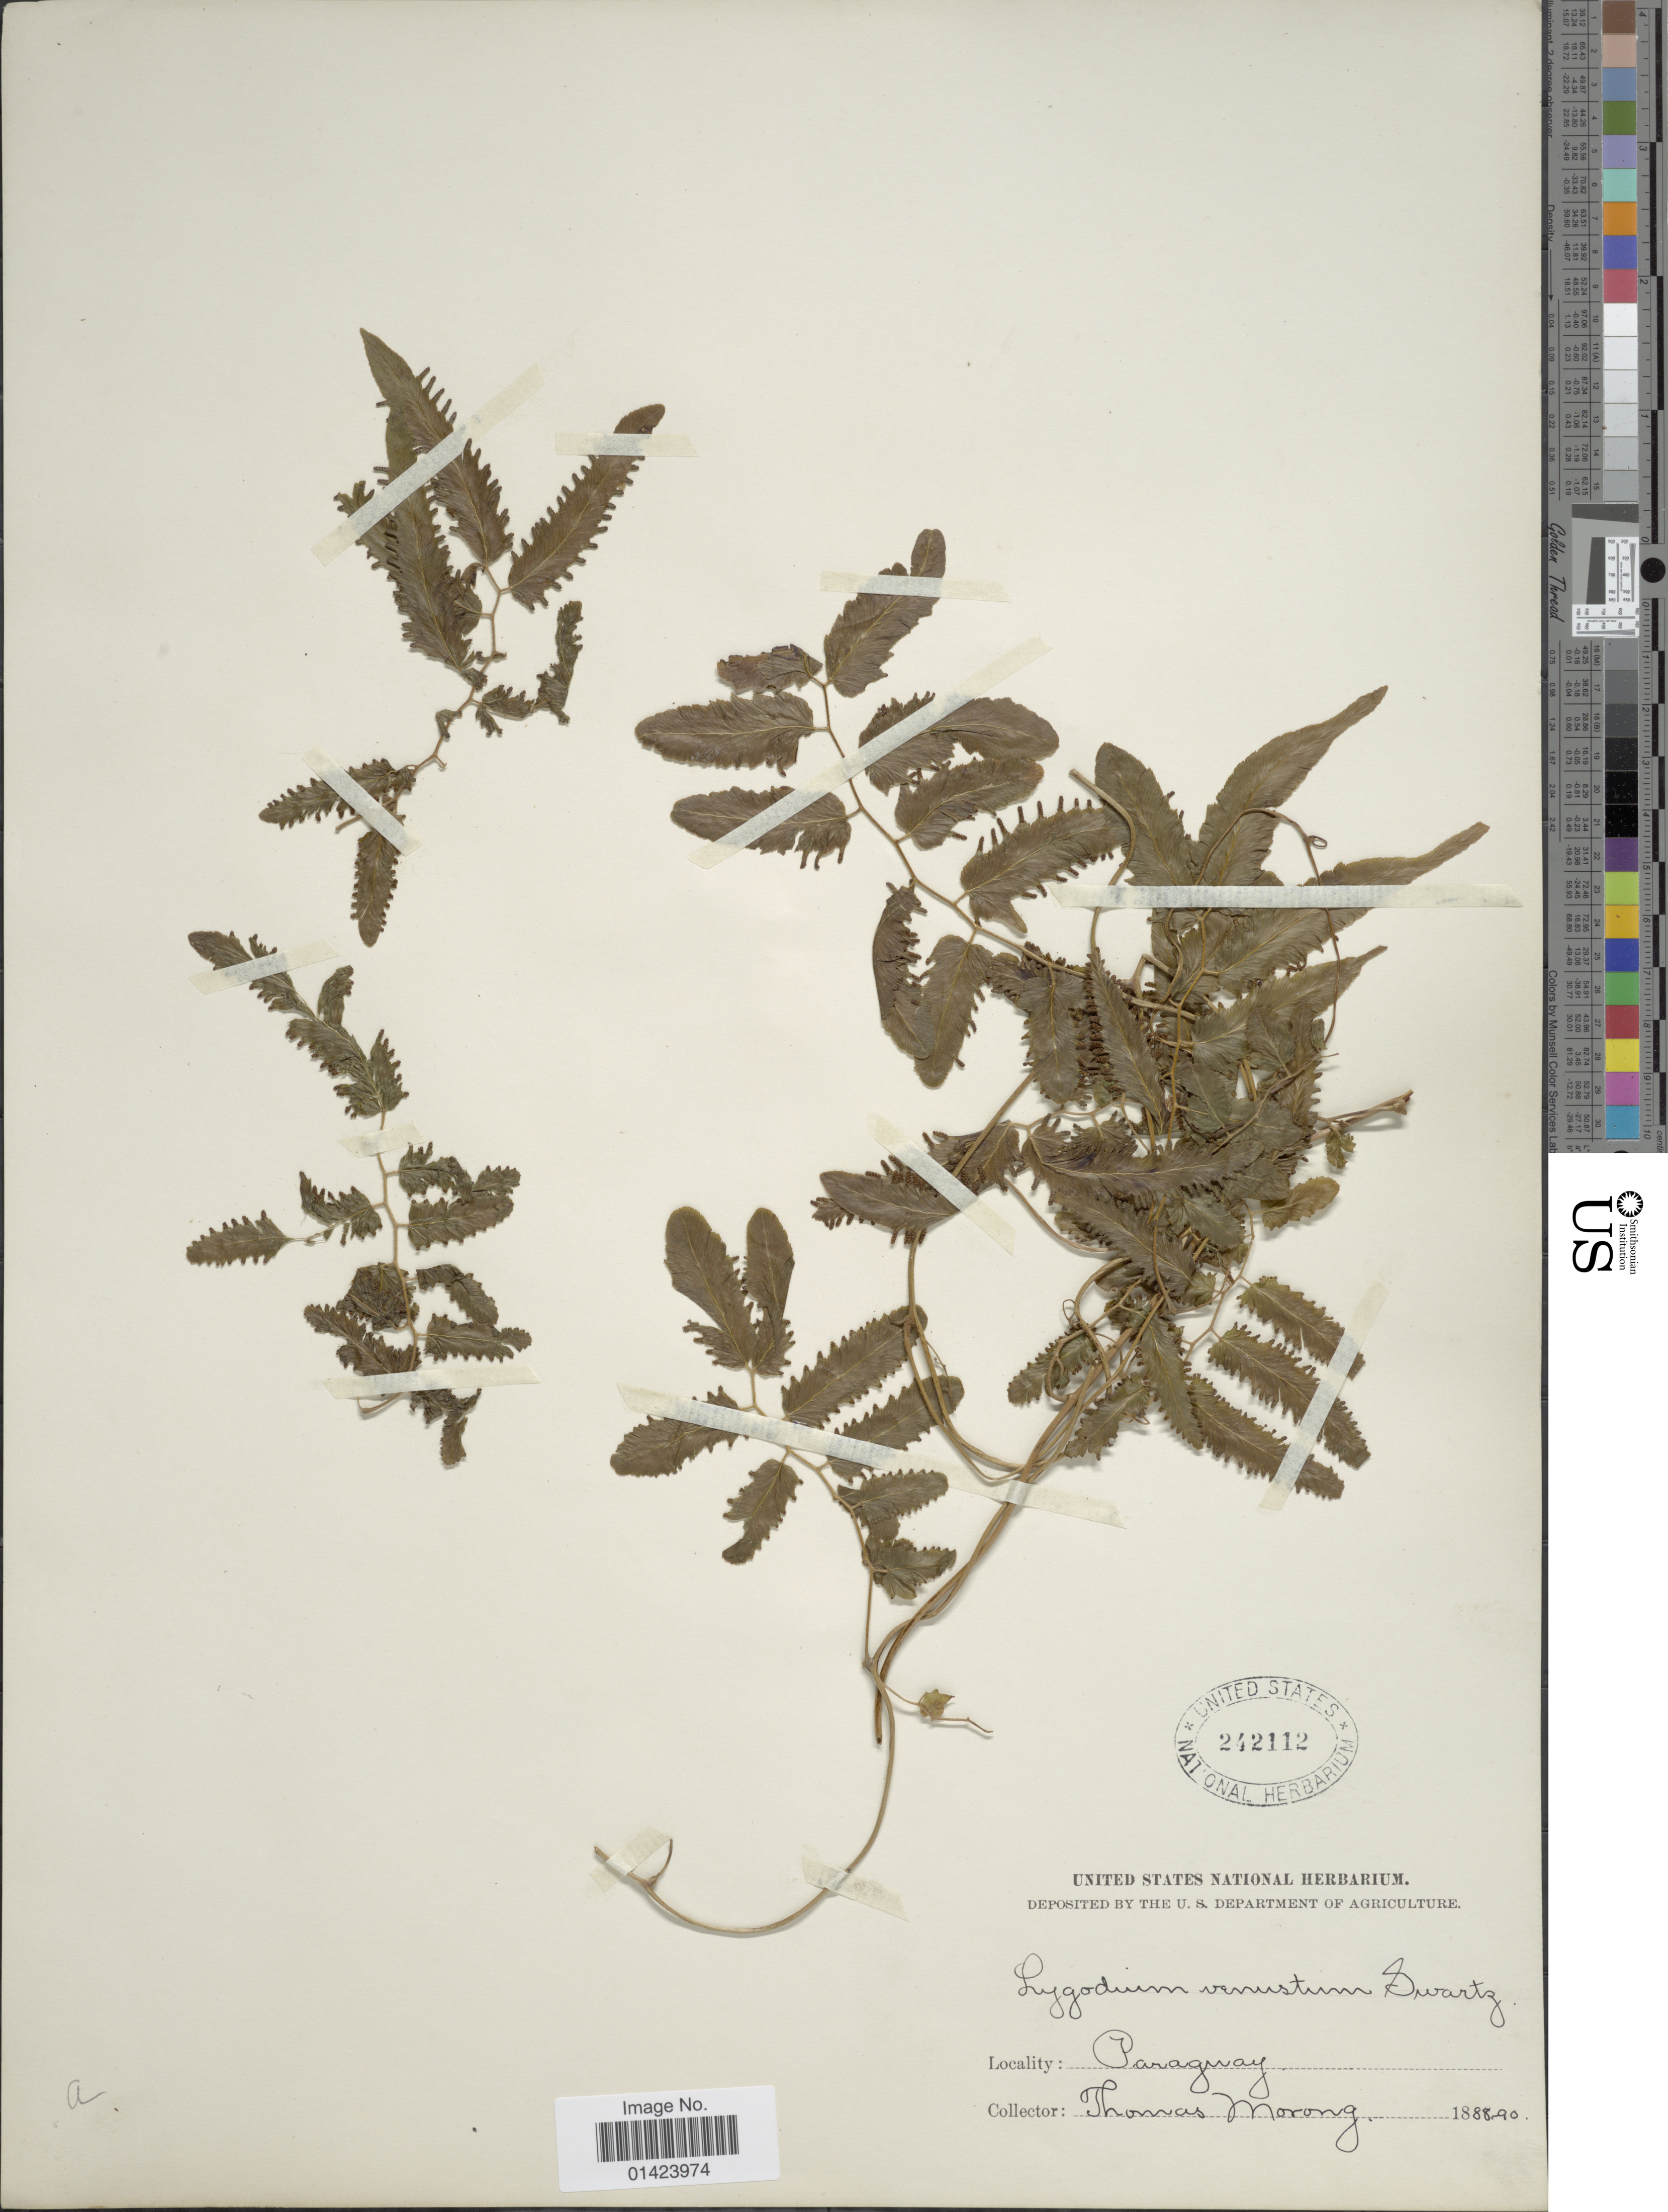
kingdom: Plantae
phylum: Tracheophyta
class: Polypodiopsida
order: Schizaeales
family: Lygodiaceae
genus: Lygodium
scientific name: Lygodium volubile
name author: Sw.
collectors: ex herb. T. Morong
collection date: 1888/1890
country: Paraguay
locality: Paraguay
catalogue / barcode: US 212112